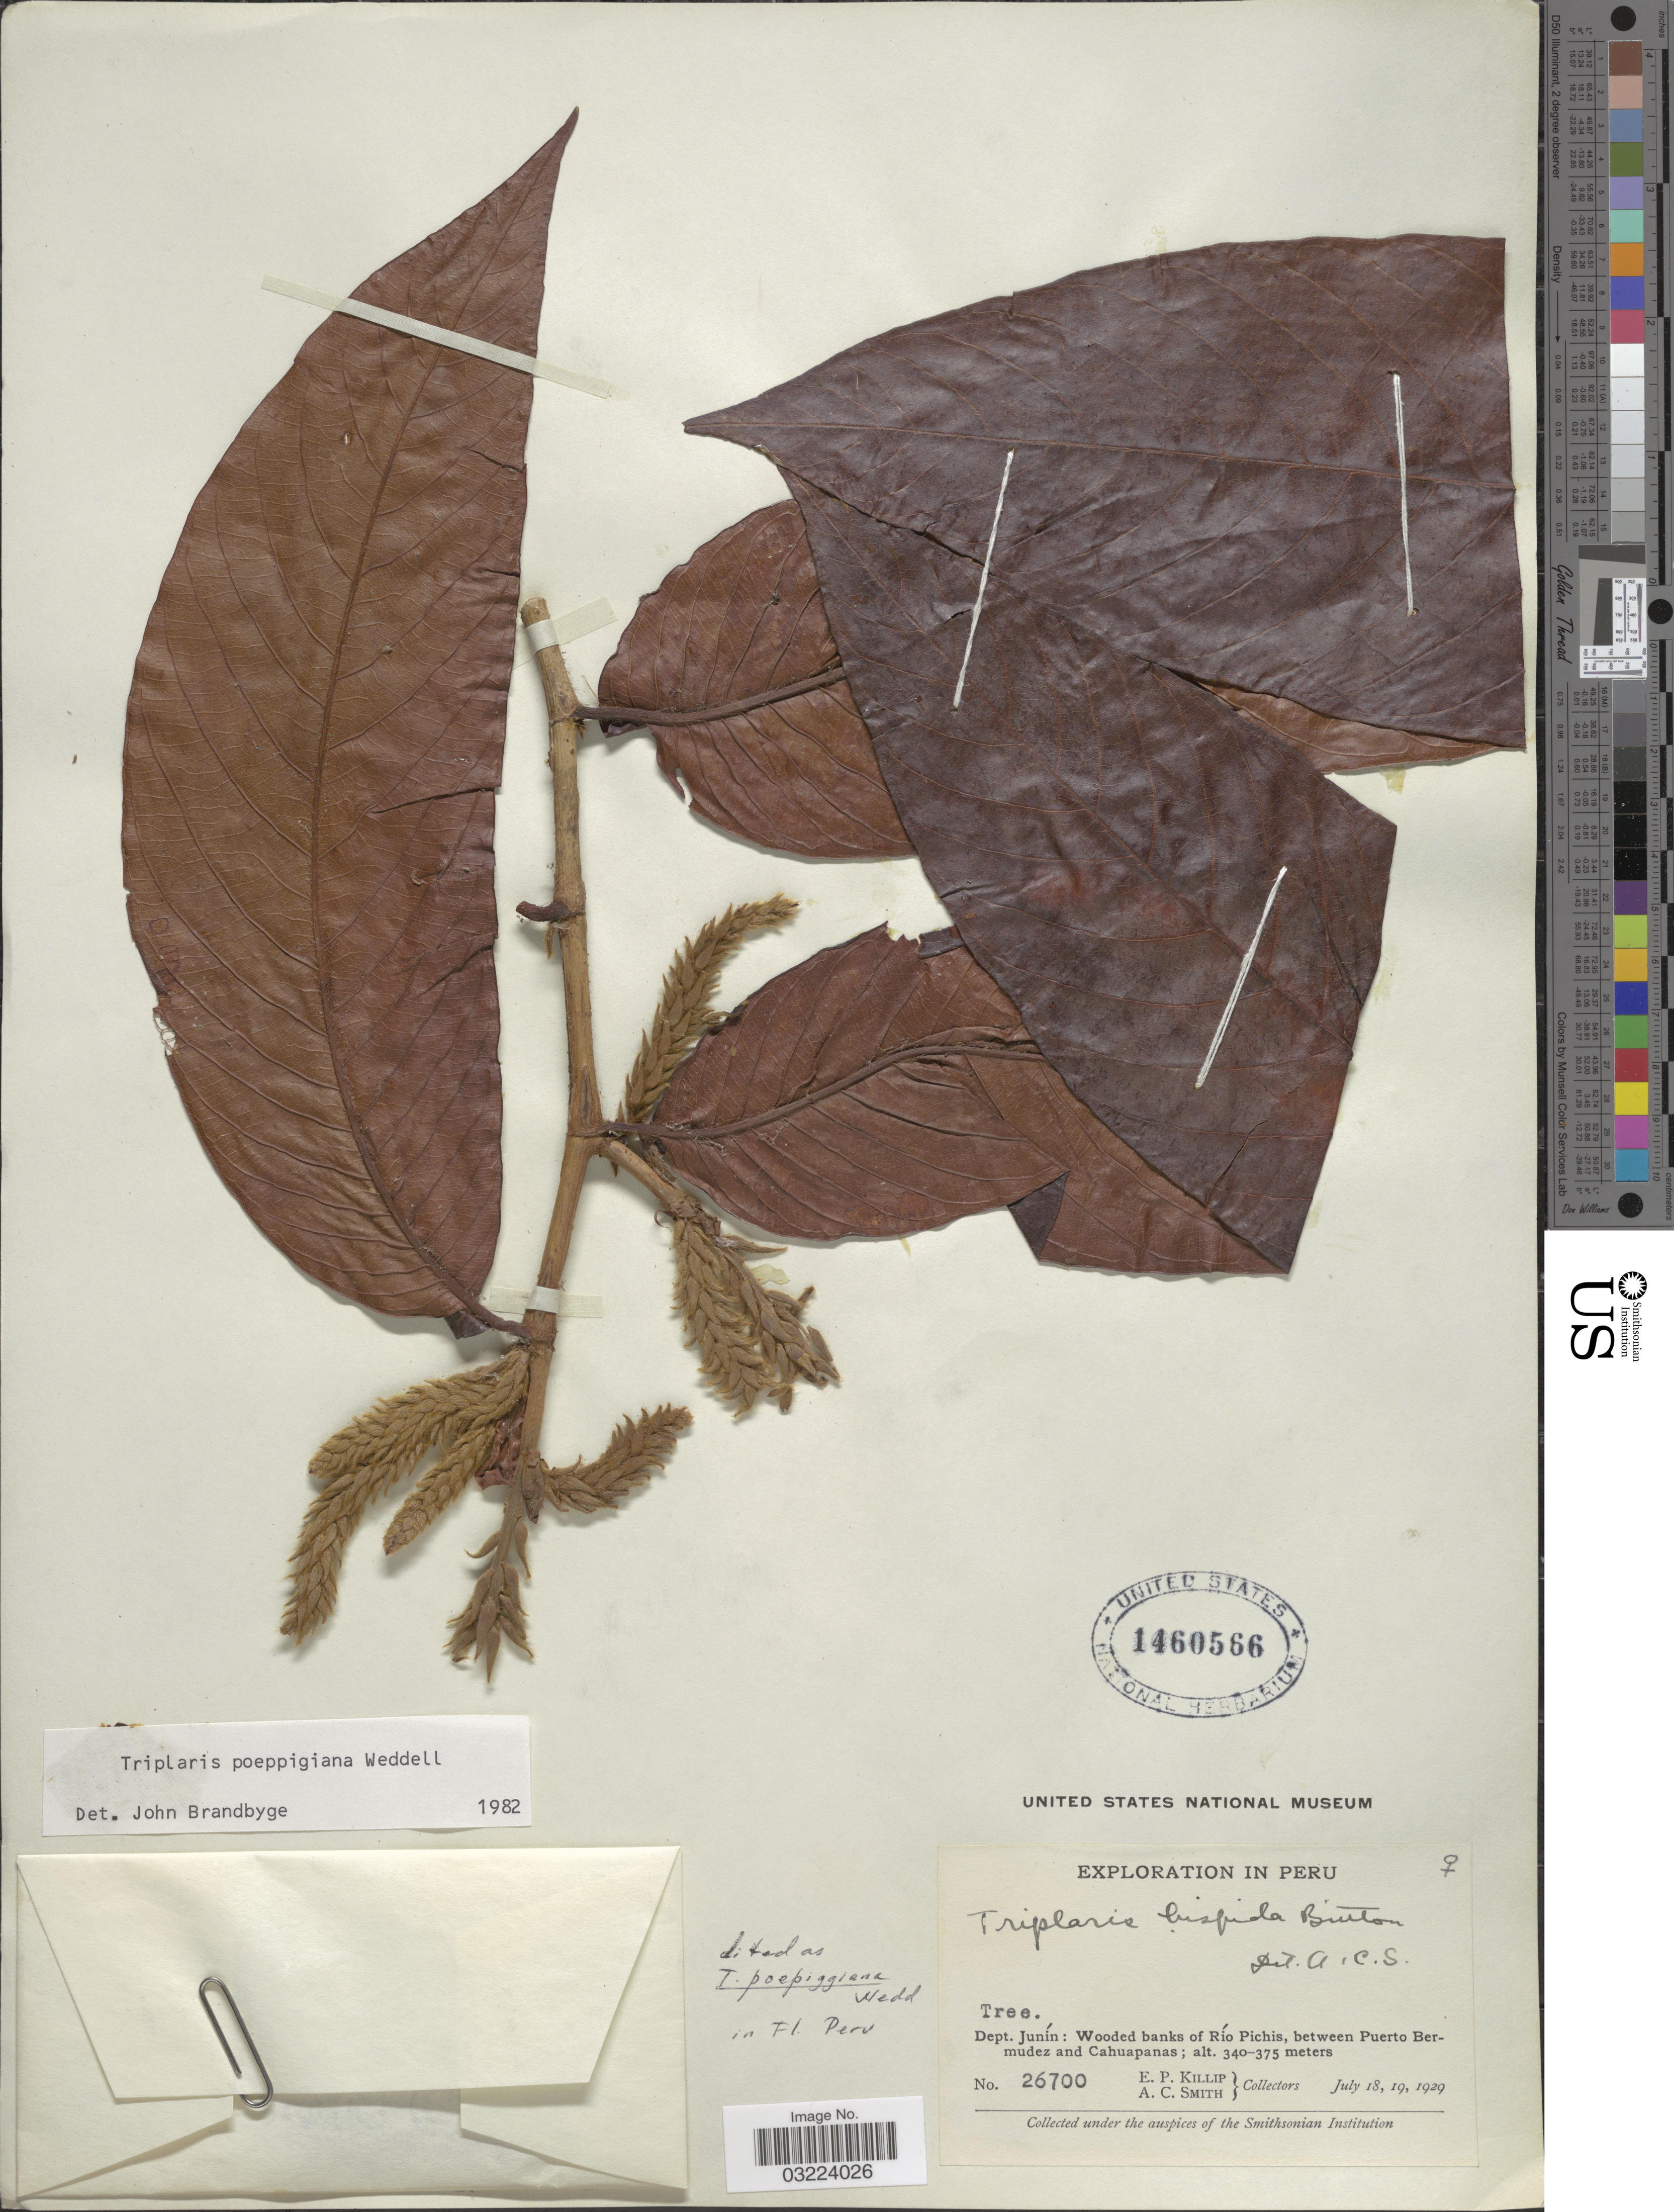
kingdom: Plantae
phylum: Tracheophyta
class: Magnoliopsida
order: Caryophyllales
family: Polygonaceae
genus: Triplaris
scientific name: Triplaris poeppigiana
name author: Wedd.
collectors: E. P. Killip & A. C. Smith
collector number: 26700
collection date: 1929-07-18/1929-07-19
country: Peru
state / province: Junín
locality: Dept. Junín: Wooded banks of Río Pichis, between Puerto Bermudez and Cahuapanas.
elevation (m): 340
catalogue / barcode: US 1460566